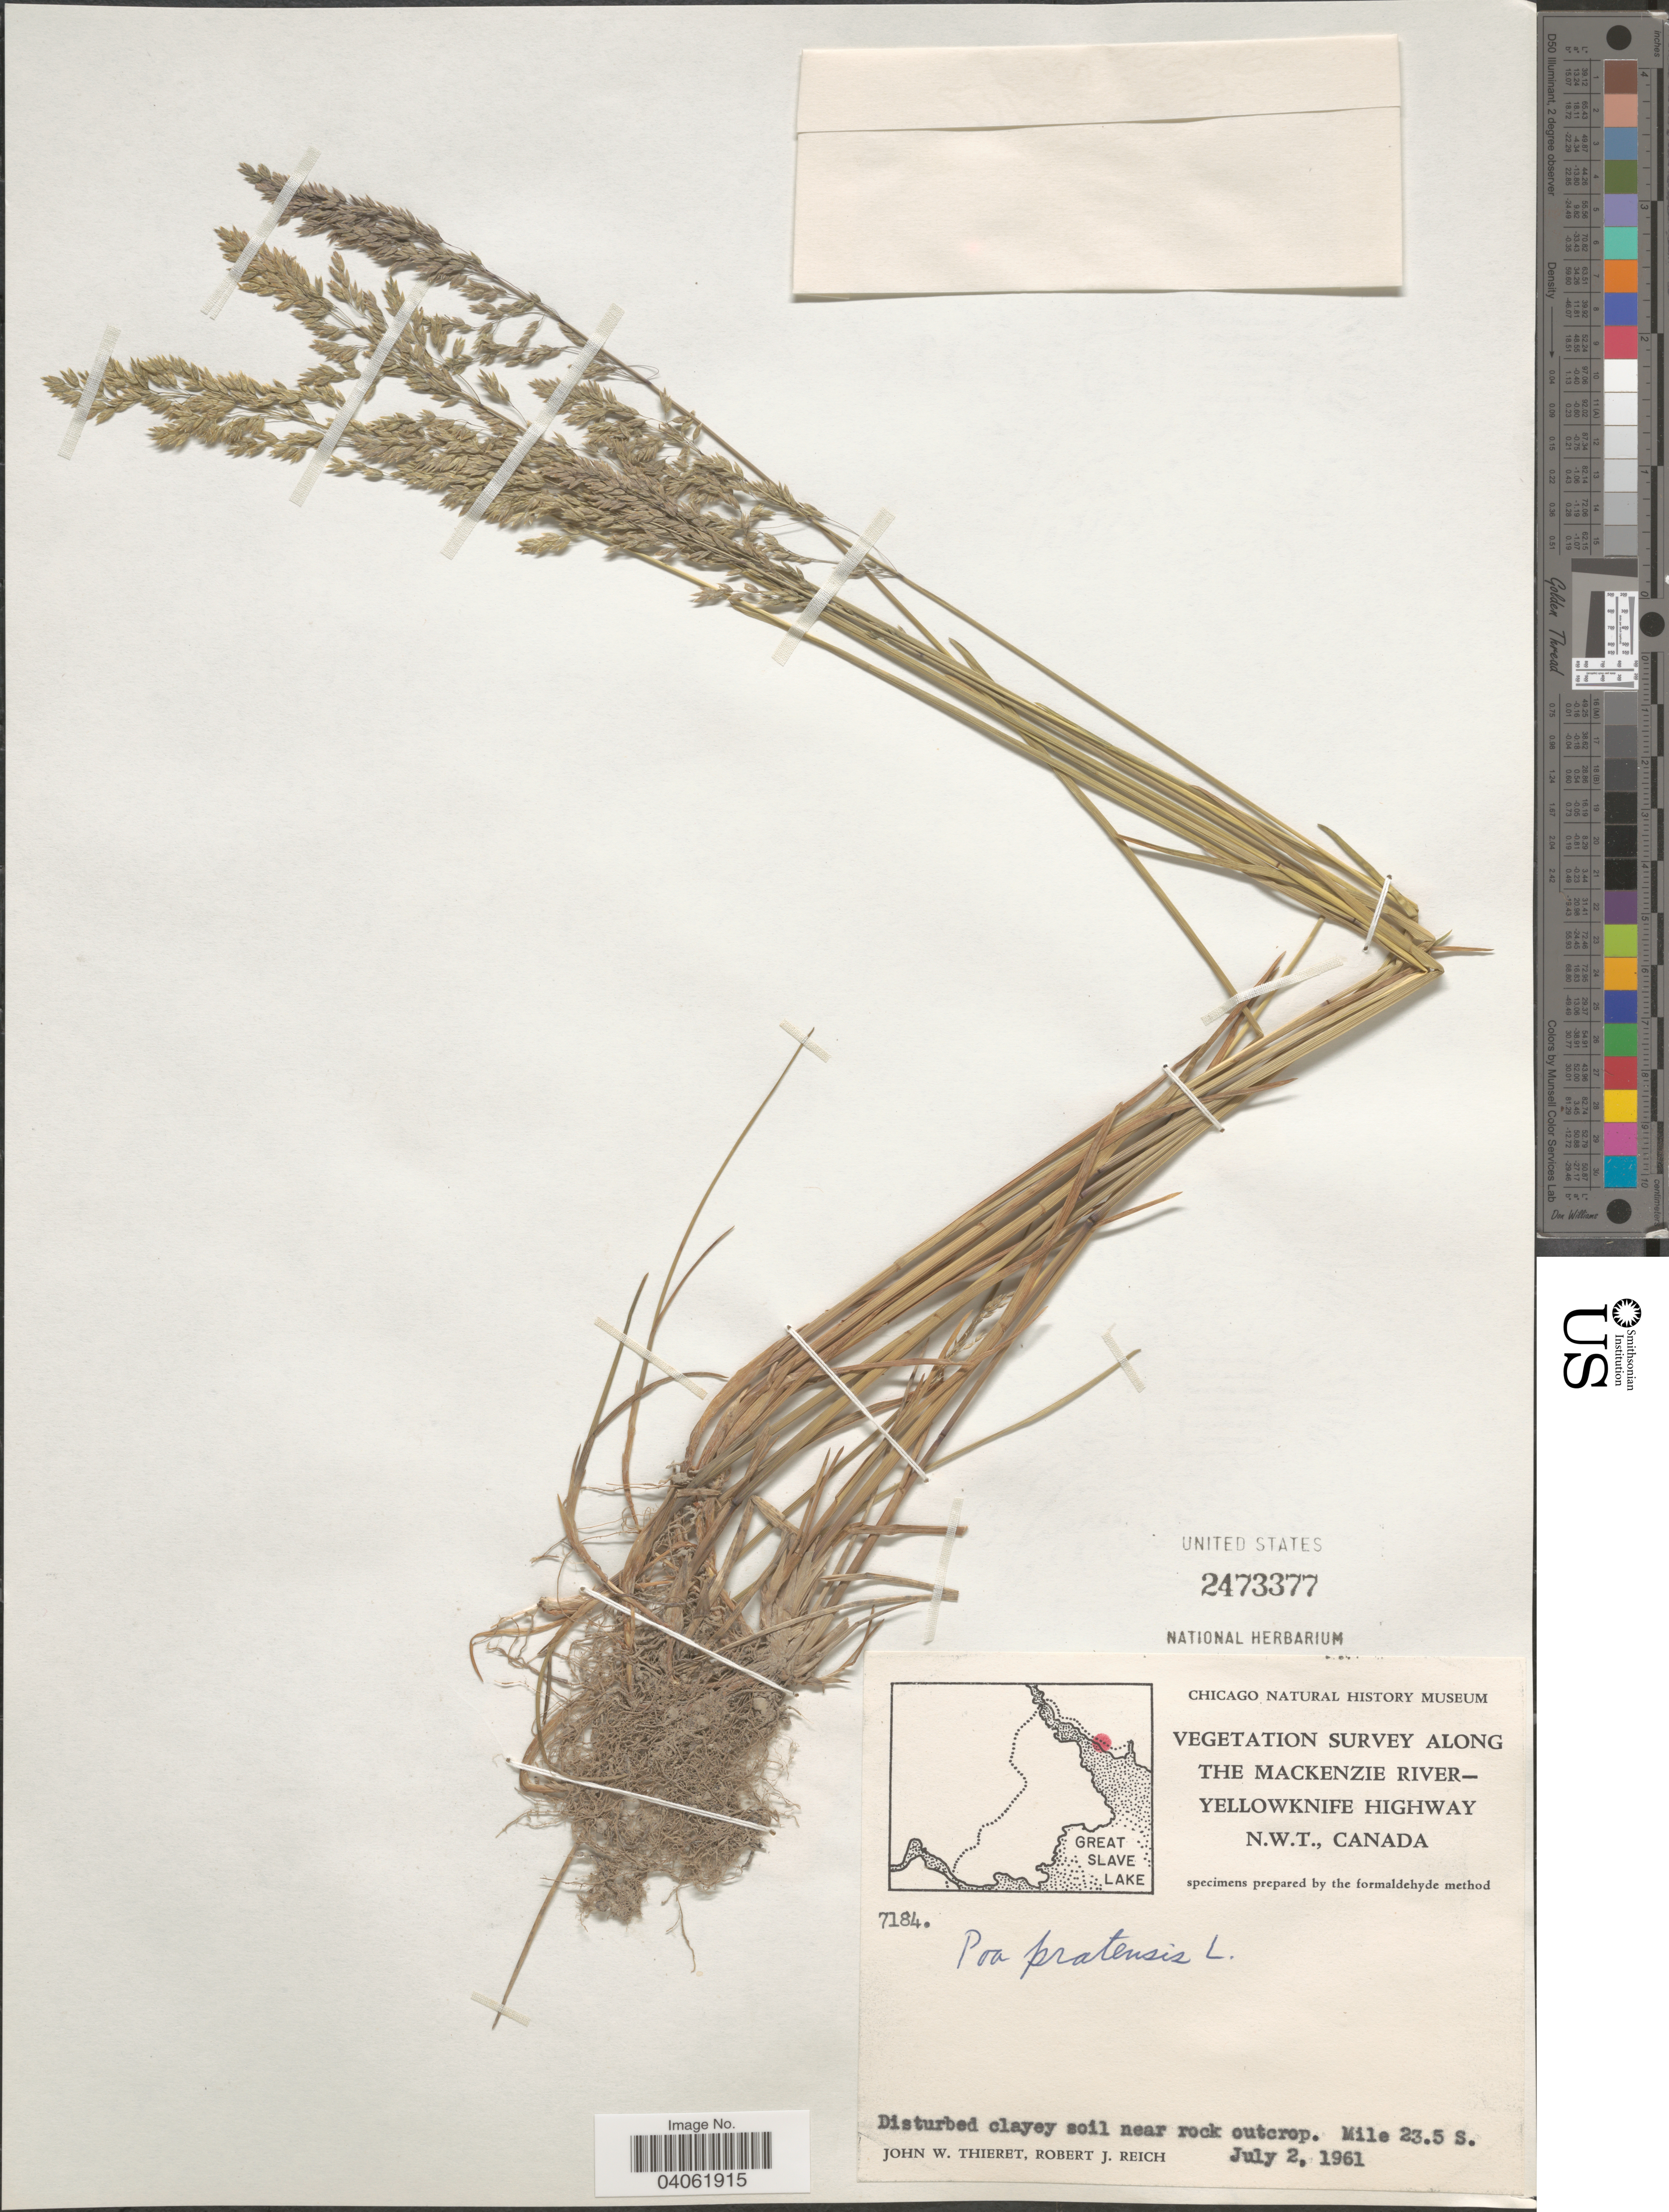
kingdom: Plantae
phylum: Tracheophyta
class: Liliopsida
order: Poales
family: Poaceae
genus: Poa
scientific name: Poa pratensis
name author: L.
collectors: J. W. Thieret & R. Reich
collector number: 7184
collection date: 1961-07-02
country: Canada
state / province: Northwest Territories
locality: Along the Mackenzie River-Yellowknife Highway. N.W.T. Mile 23.5 S.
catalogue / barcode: US 2473377